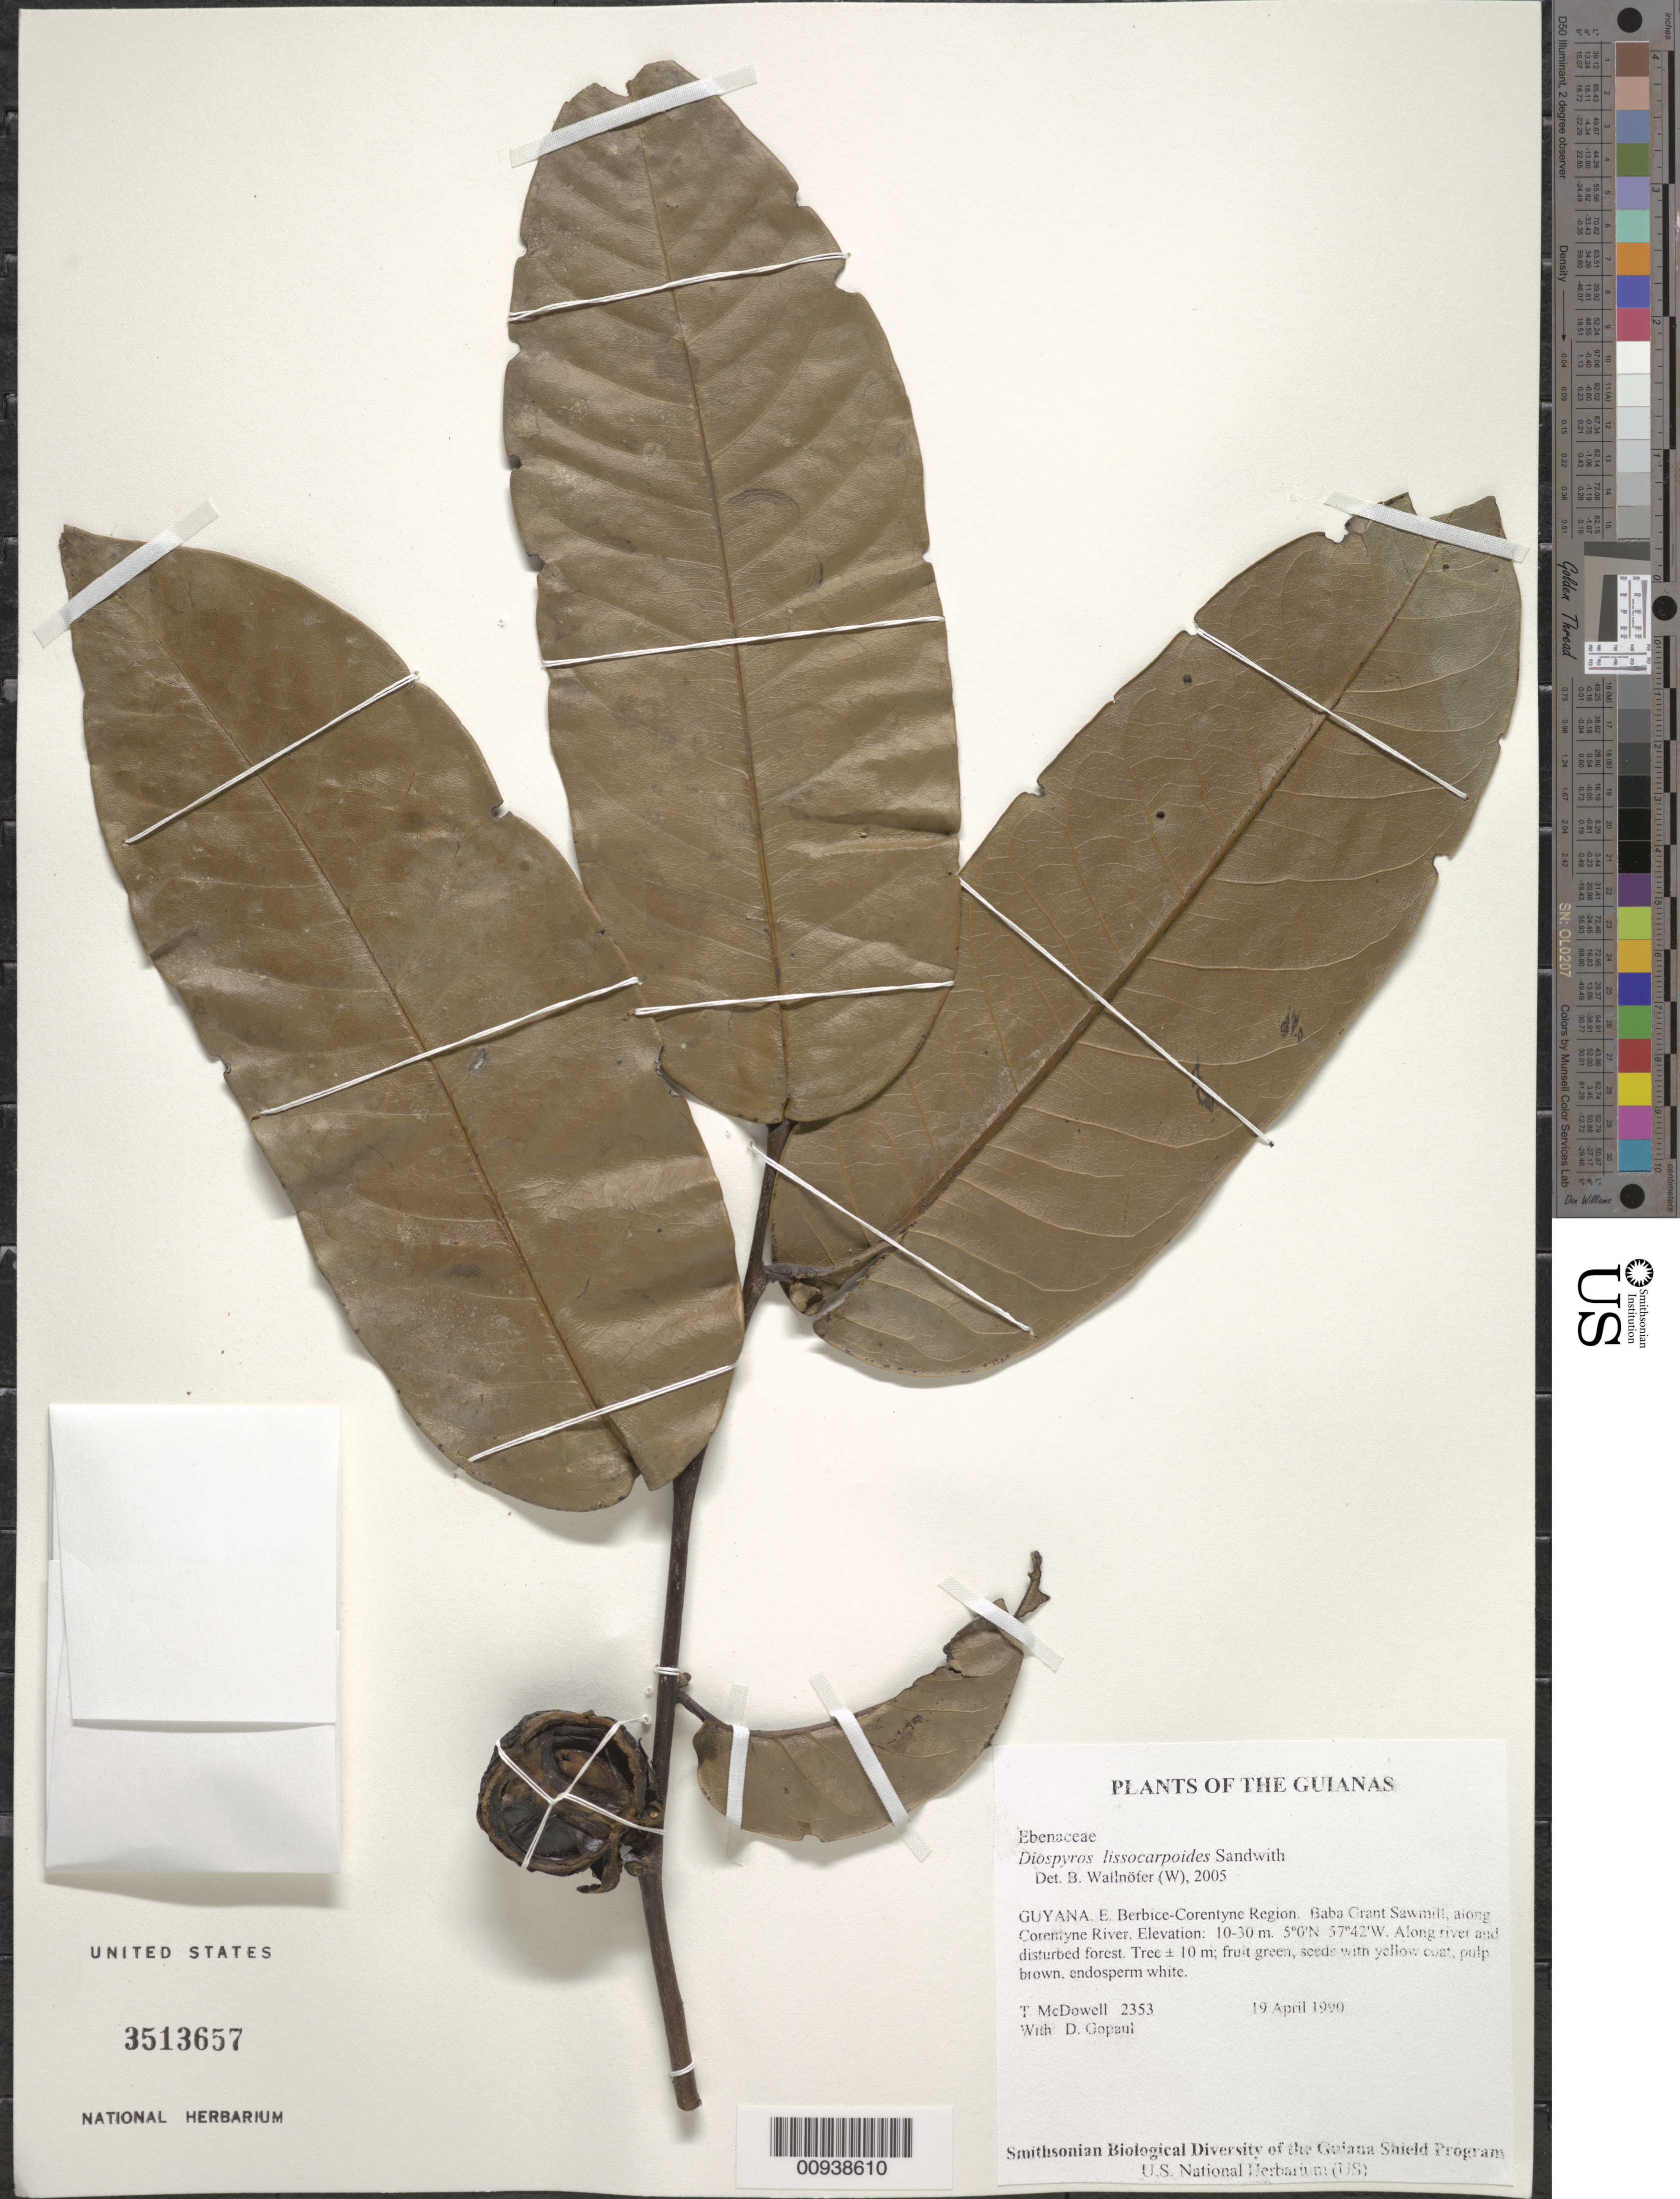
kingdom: Plantae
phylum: Tracheophyta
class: Magnoliopsida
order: Ericales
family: Ebenaceae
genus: Diospyros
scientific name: Diospyros lissocarpoides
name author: Sandwith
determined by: Wallnöfer, B.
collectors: T. McDowell & D. Gopaul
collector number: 2353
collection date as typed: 19 April 1990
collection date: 1990-04-19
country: Guyana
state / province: E. Berbice-Corentyne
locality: Baba Grant Sawmill, along Corentyne River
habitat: Along river and disturbed forest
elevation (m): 10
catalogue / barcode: US 3513657